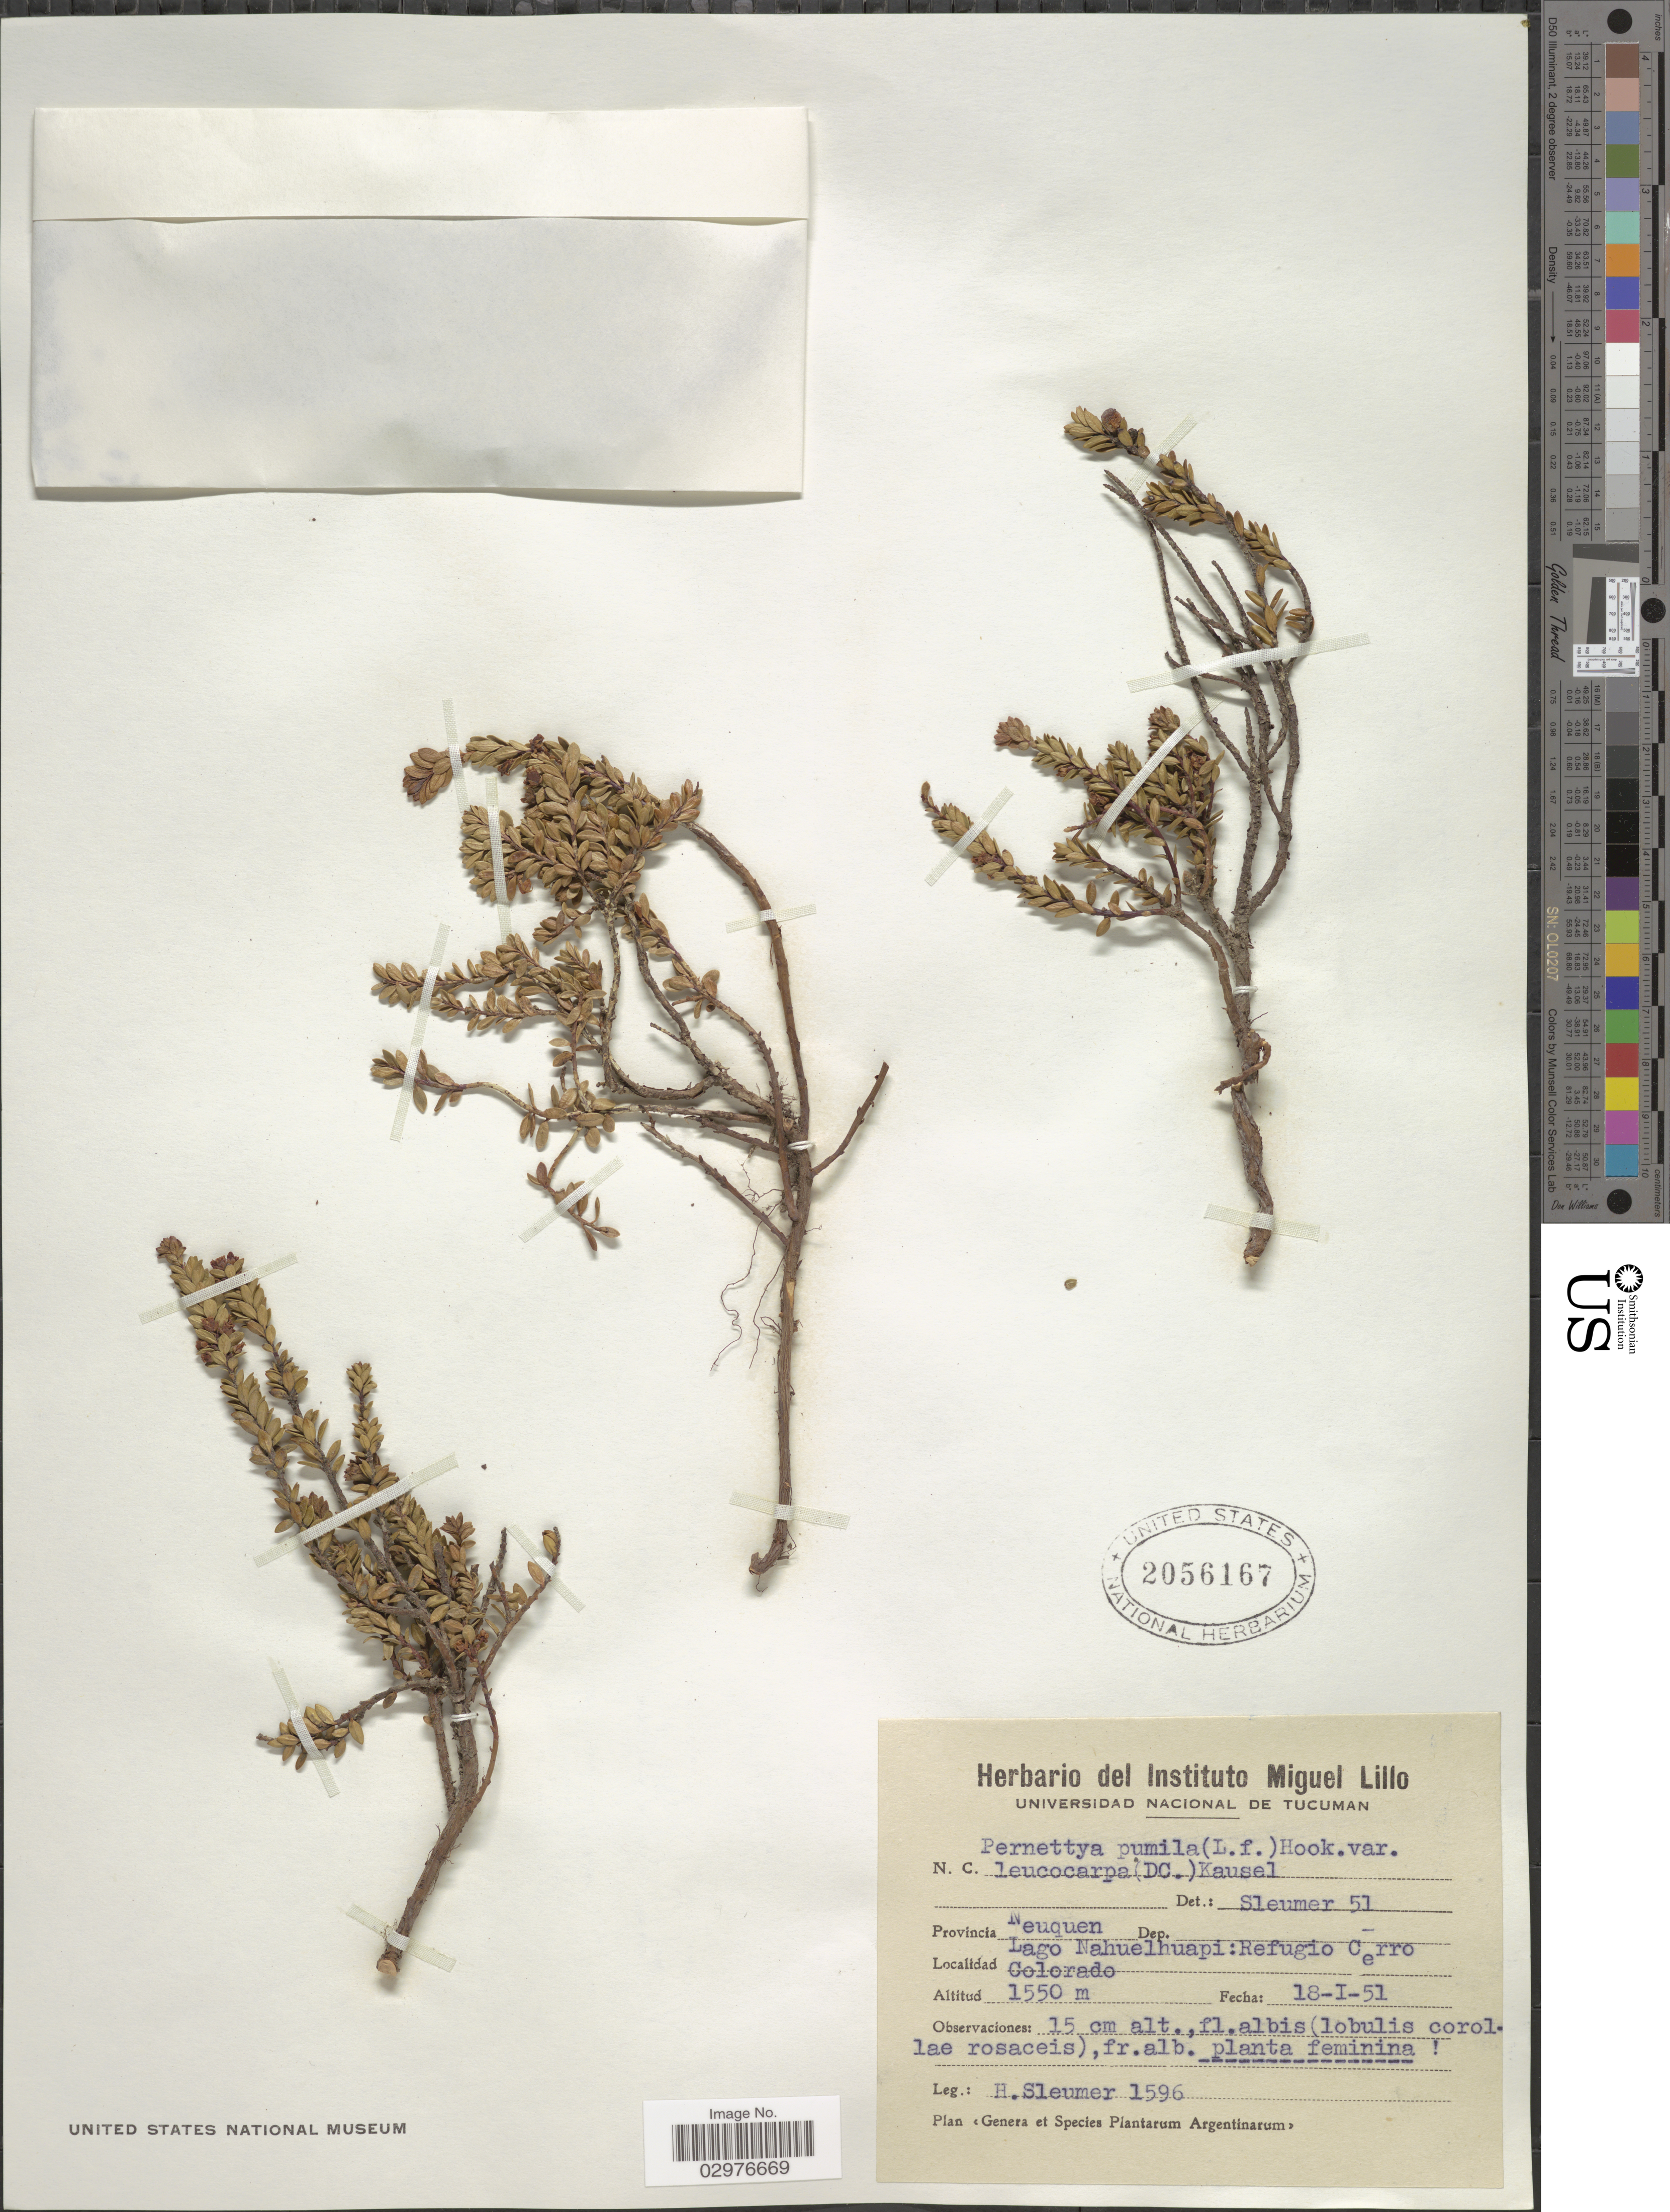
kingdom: Plantae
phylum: Tracheophyta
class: Magnoliopsida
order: Ericales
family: Ericaceae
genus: Gaultheria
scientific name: Gaultheria pumila var. leucocarpa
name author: (DC.) D.J. Middleton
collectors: H. O. Sleumer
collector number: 1596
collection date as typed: Transcribed d/m/y: 18/1/51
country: Argentina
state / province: Neuquen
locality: Lago Nahuelhuapi: Refugio Cerro Colorado.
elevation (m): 1550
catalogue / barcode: US 2056167